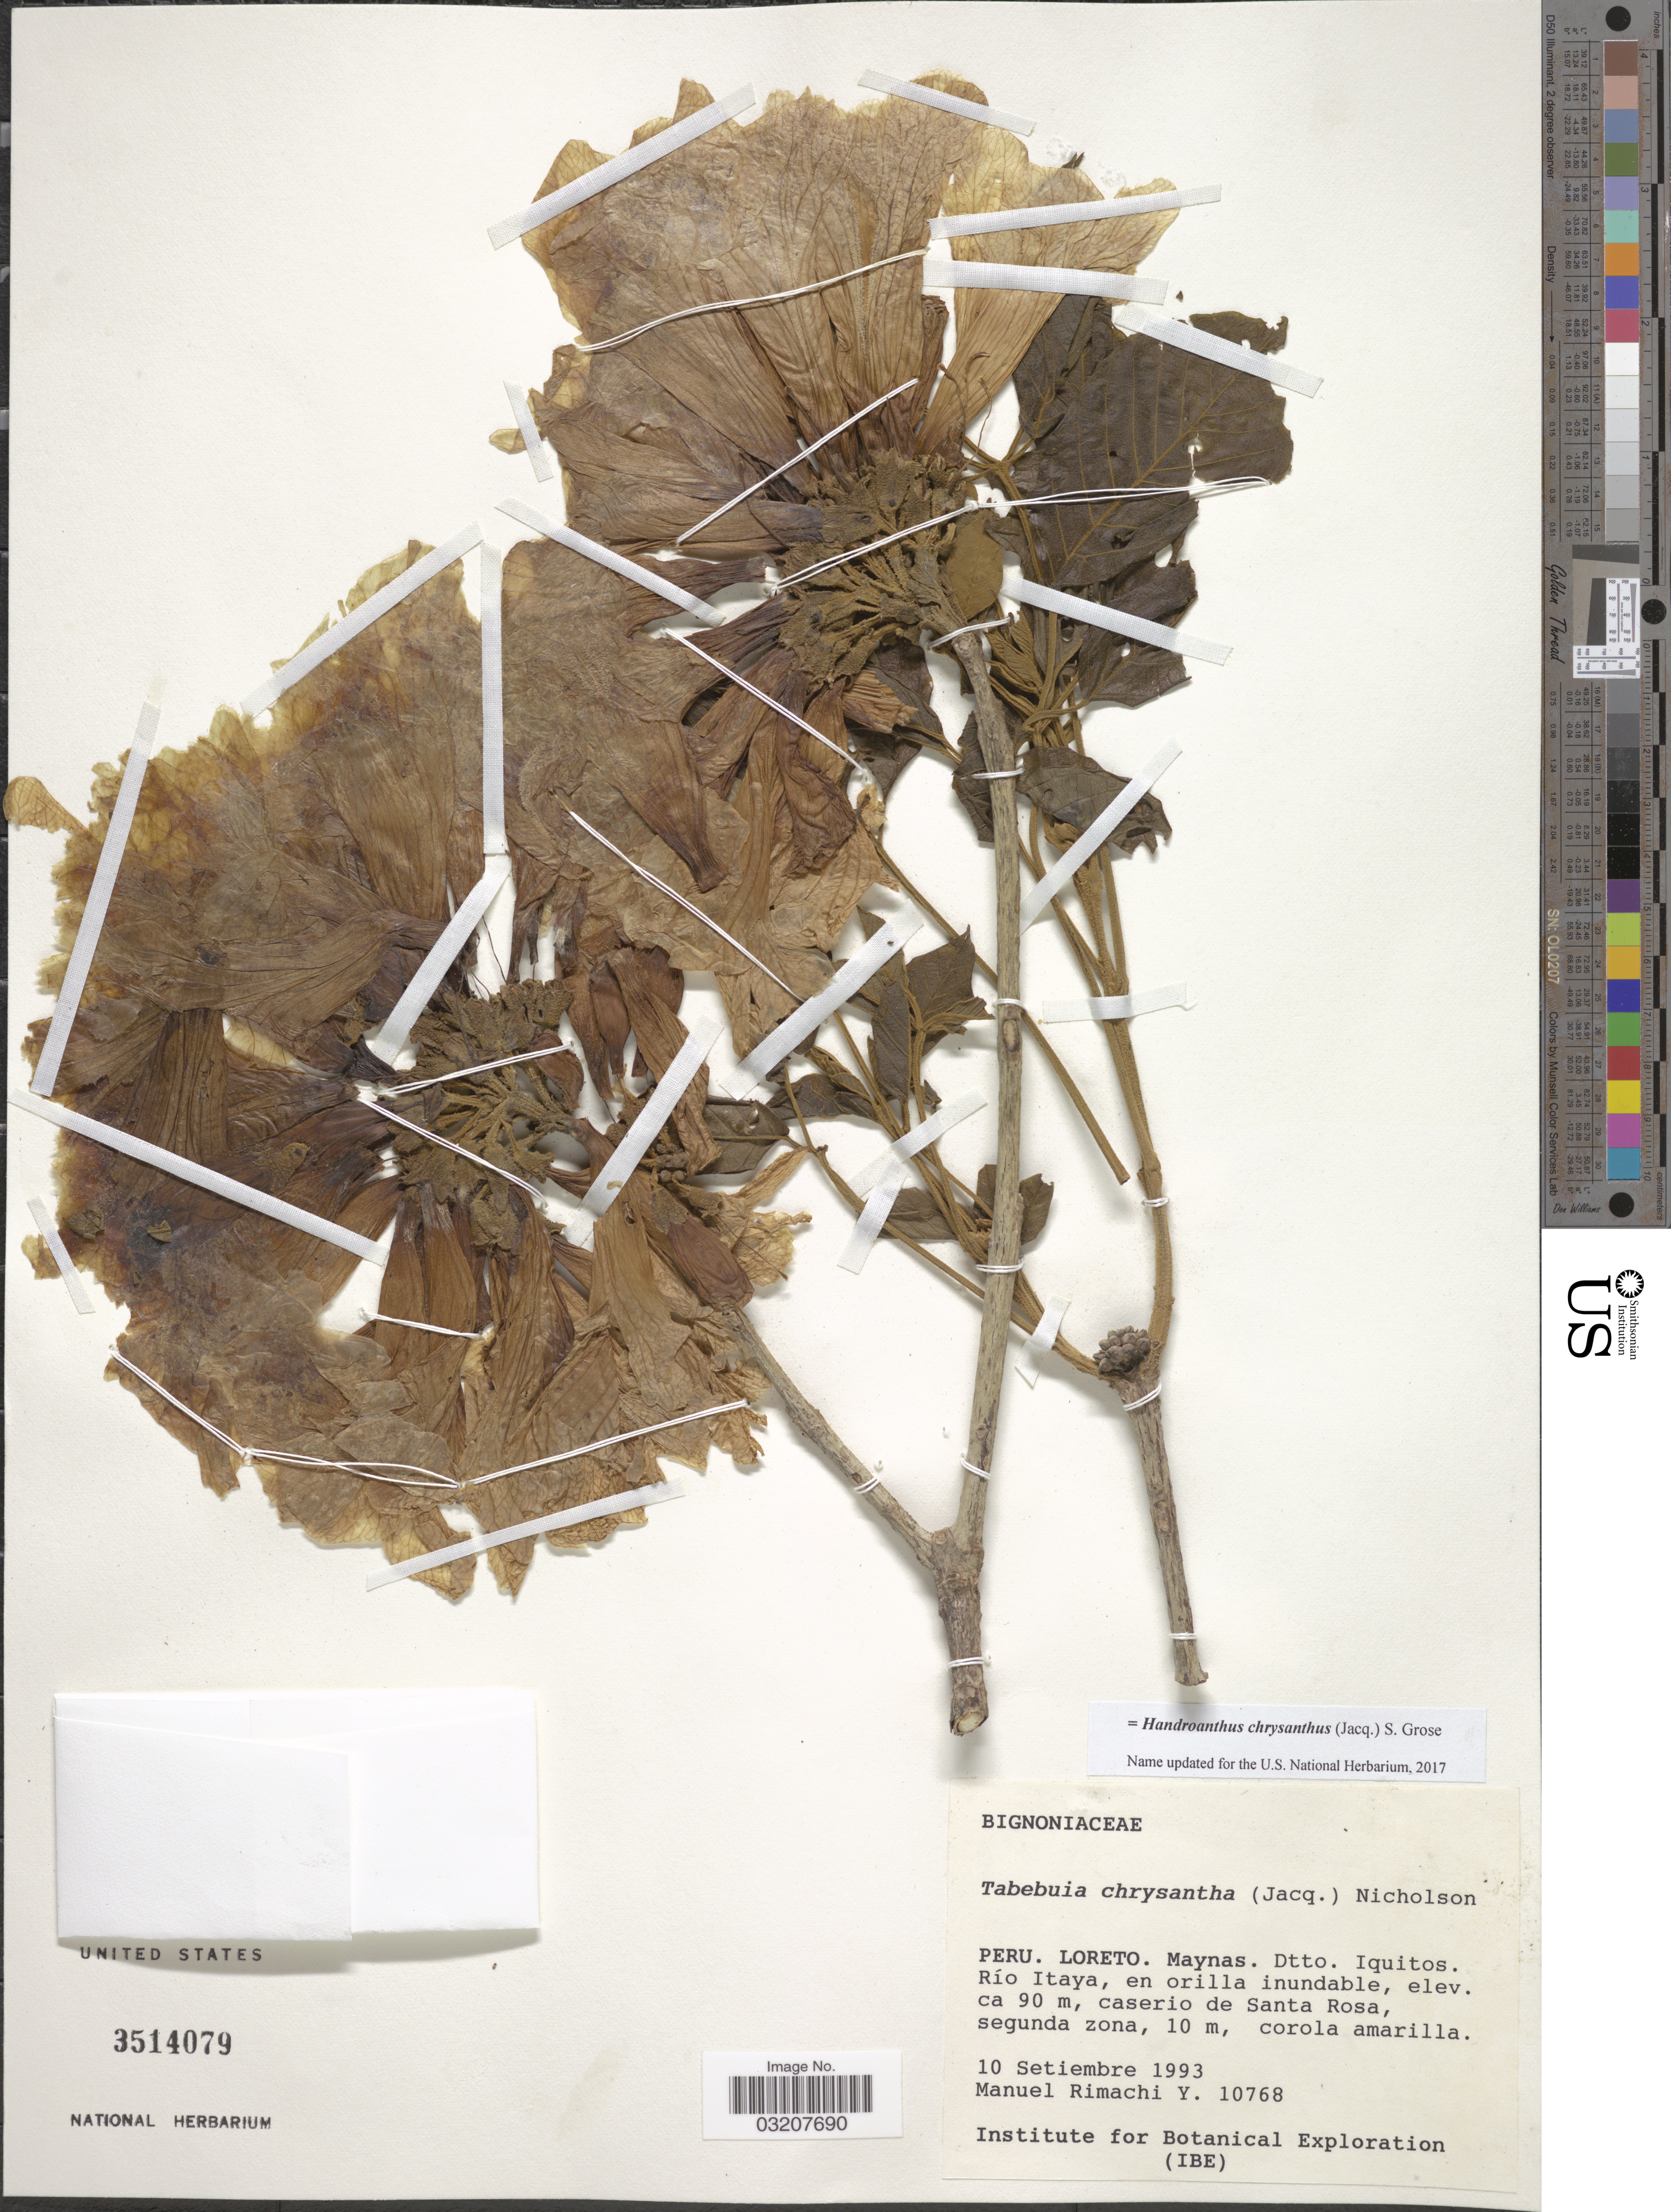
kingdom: Plantae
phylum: Tracheophyta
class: Magnoliopsida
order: Lamiales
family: Bignoniaceae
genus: Handroanthus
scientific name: Handroanthus chrysanthus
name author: (Jacq.) S.O. Grose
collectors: M. Rimachi Y.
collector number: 10768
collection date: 1993-09-10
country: Peru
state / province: Loreto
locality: Maynas. Dtto. Iquitos. Río Itaya, en orilla inundable, caserio de Santa Rosa.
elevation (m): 90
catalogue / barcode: US 3514079